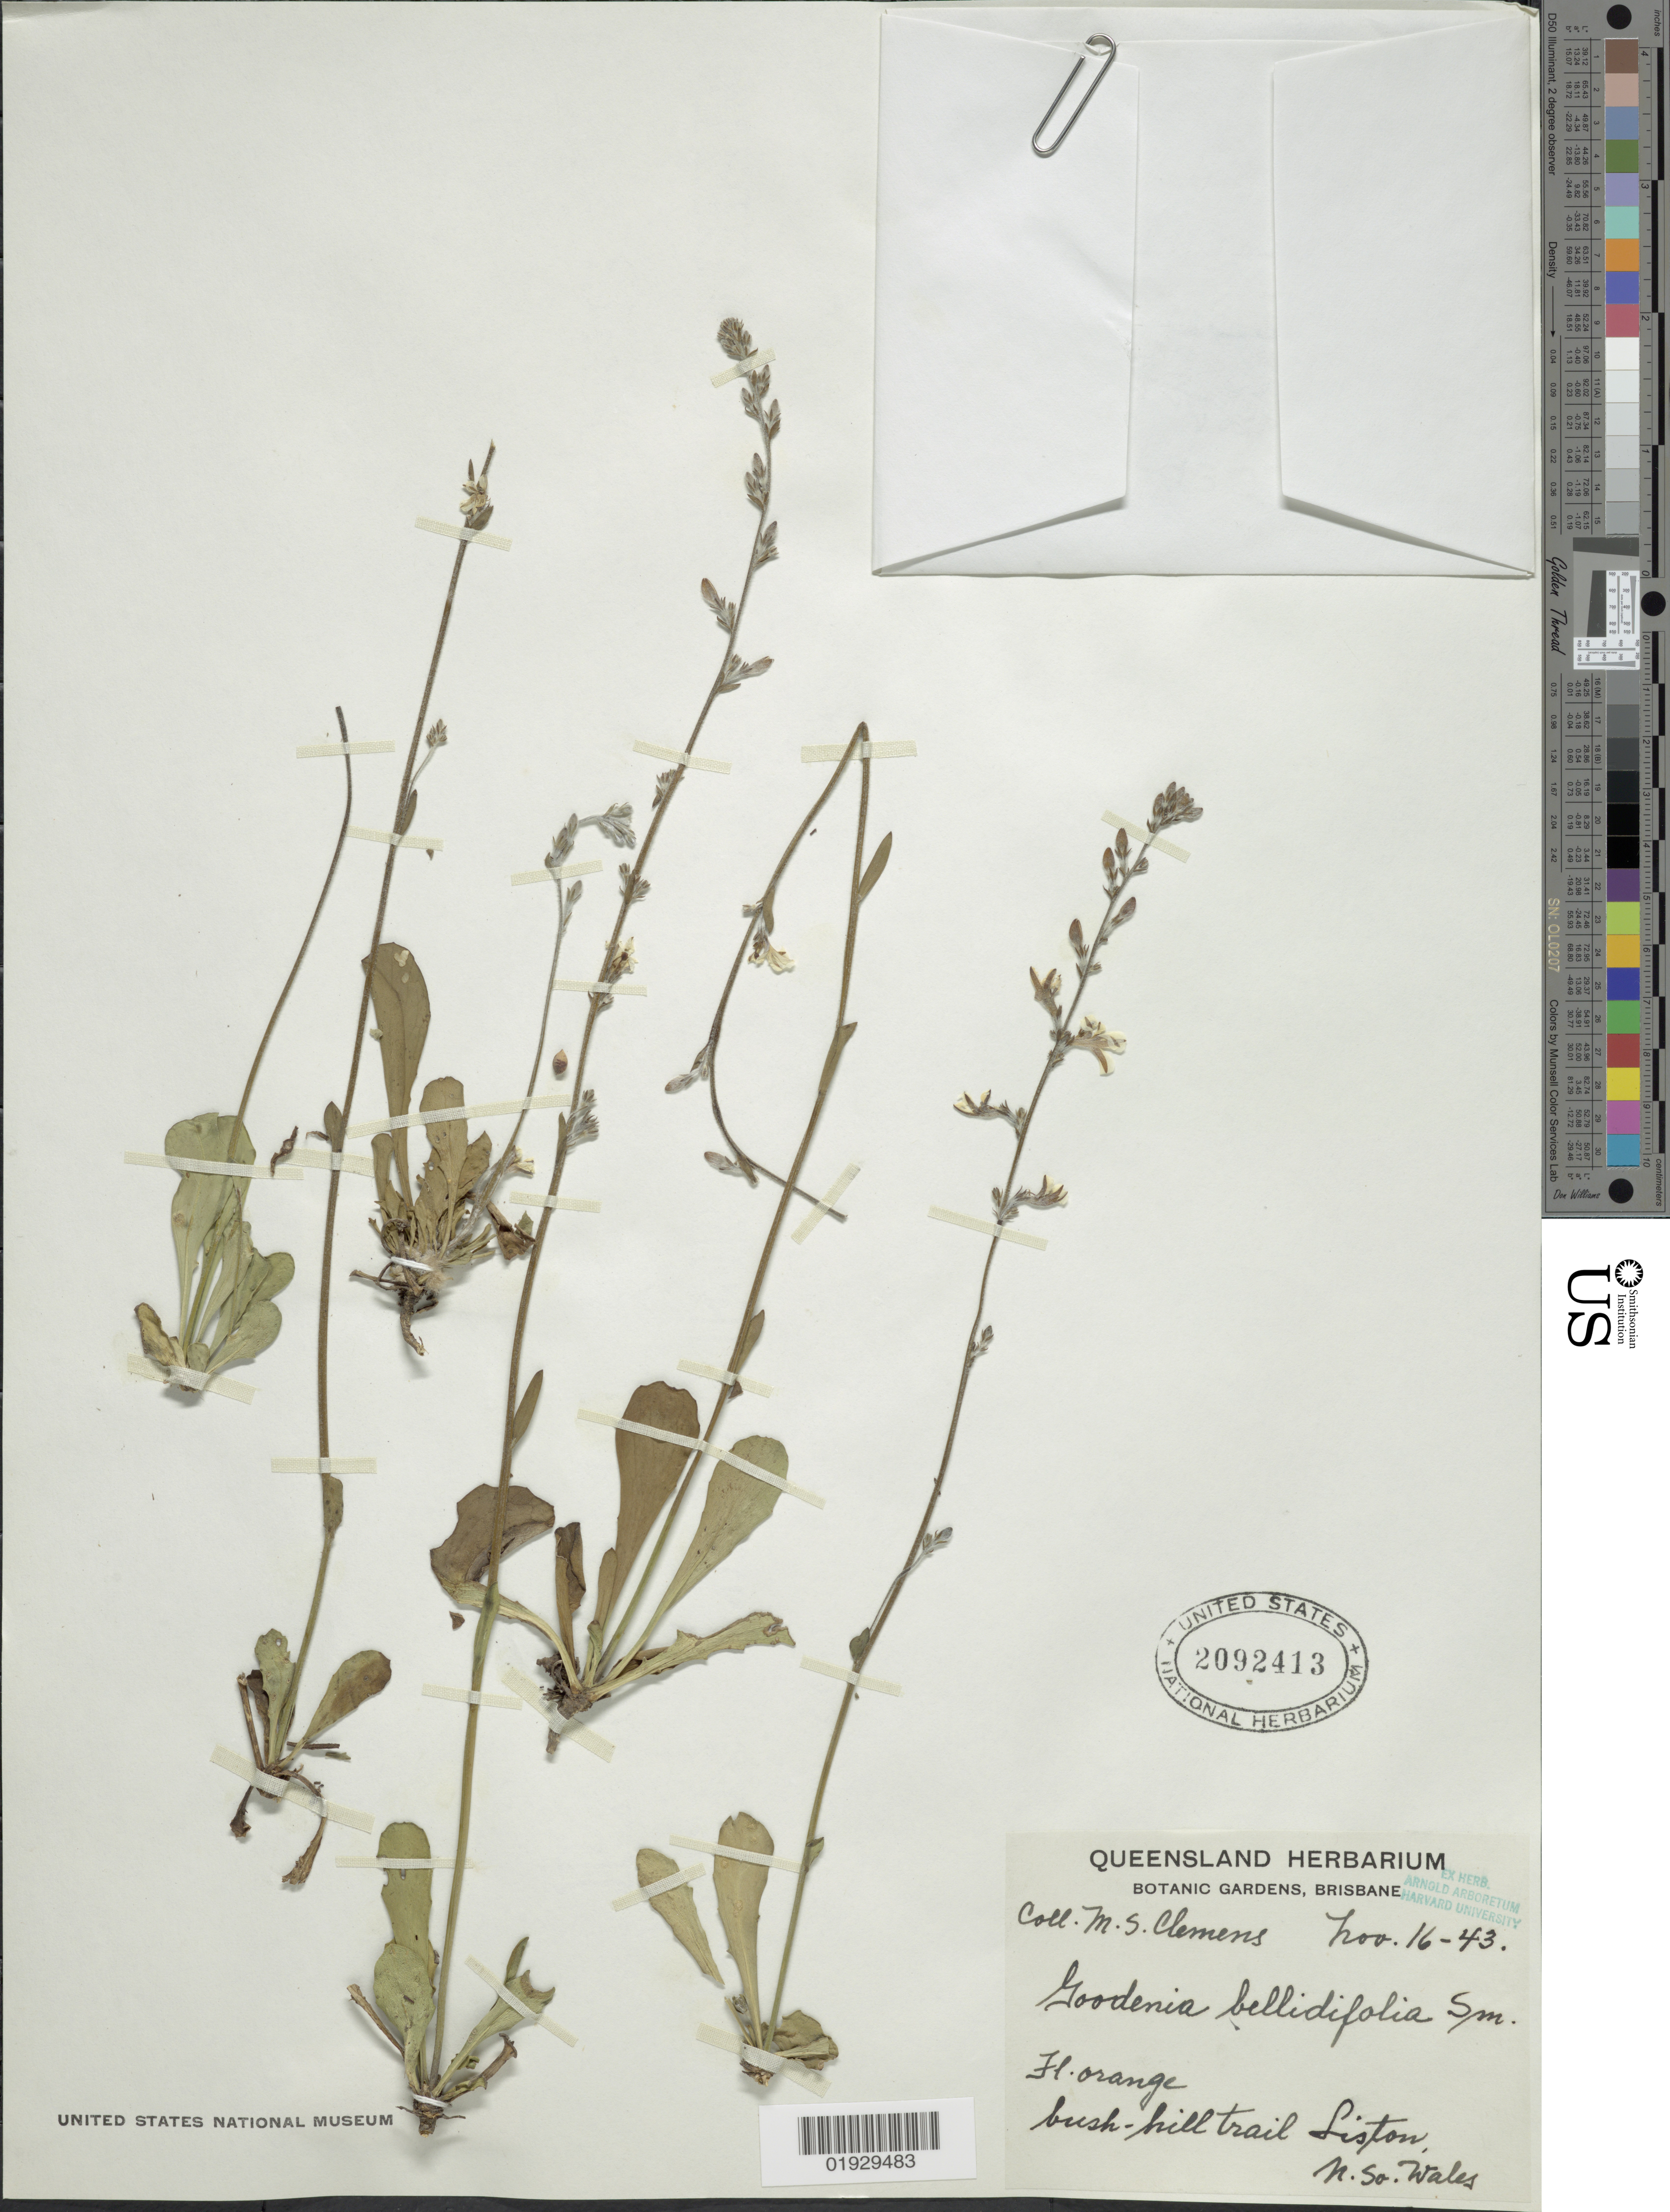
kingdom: Plantae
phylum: Tracheophyta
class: Magnoliopsida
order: Asterales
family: Goodeniaceae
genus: Goodenia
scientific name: Goodenia bellidifolia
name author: Sm.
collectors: M. S. Clemens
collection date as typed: Transcribed d/m/y: 16/11/43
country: Australia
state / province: New South Wales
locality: Bush - hill trail Liston.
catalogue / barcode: US 2092413